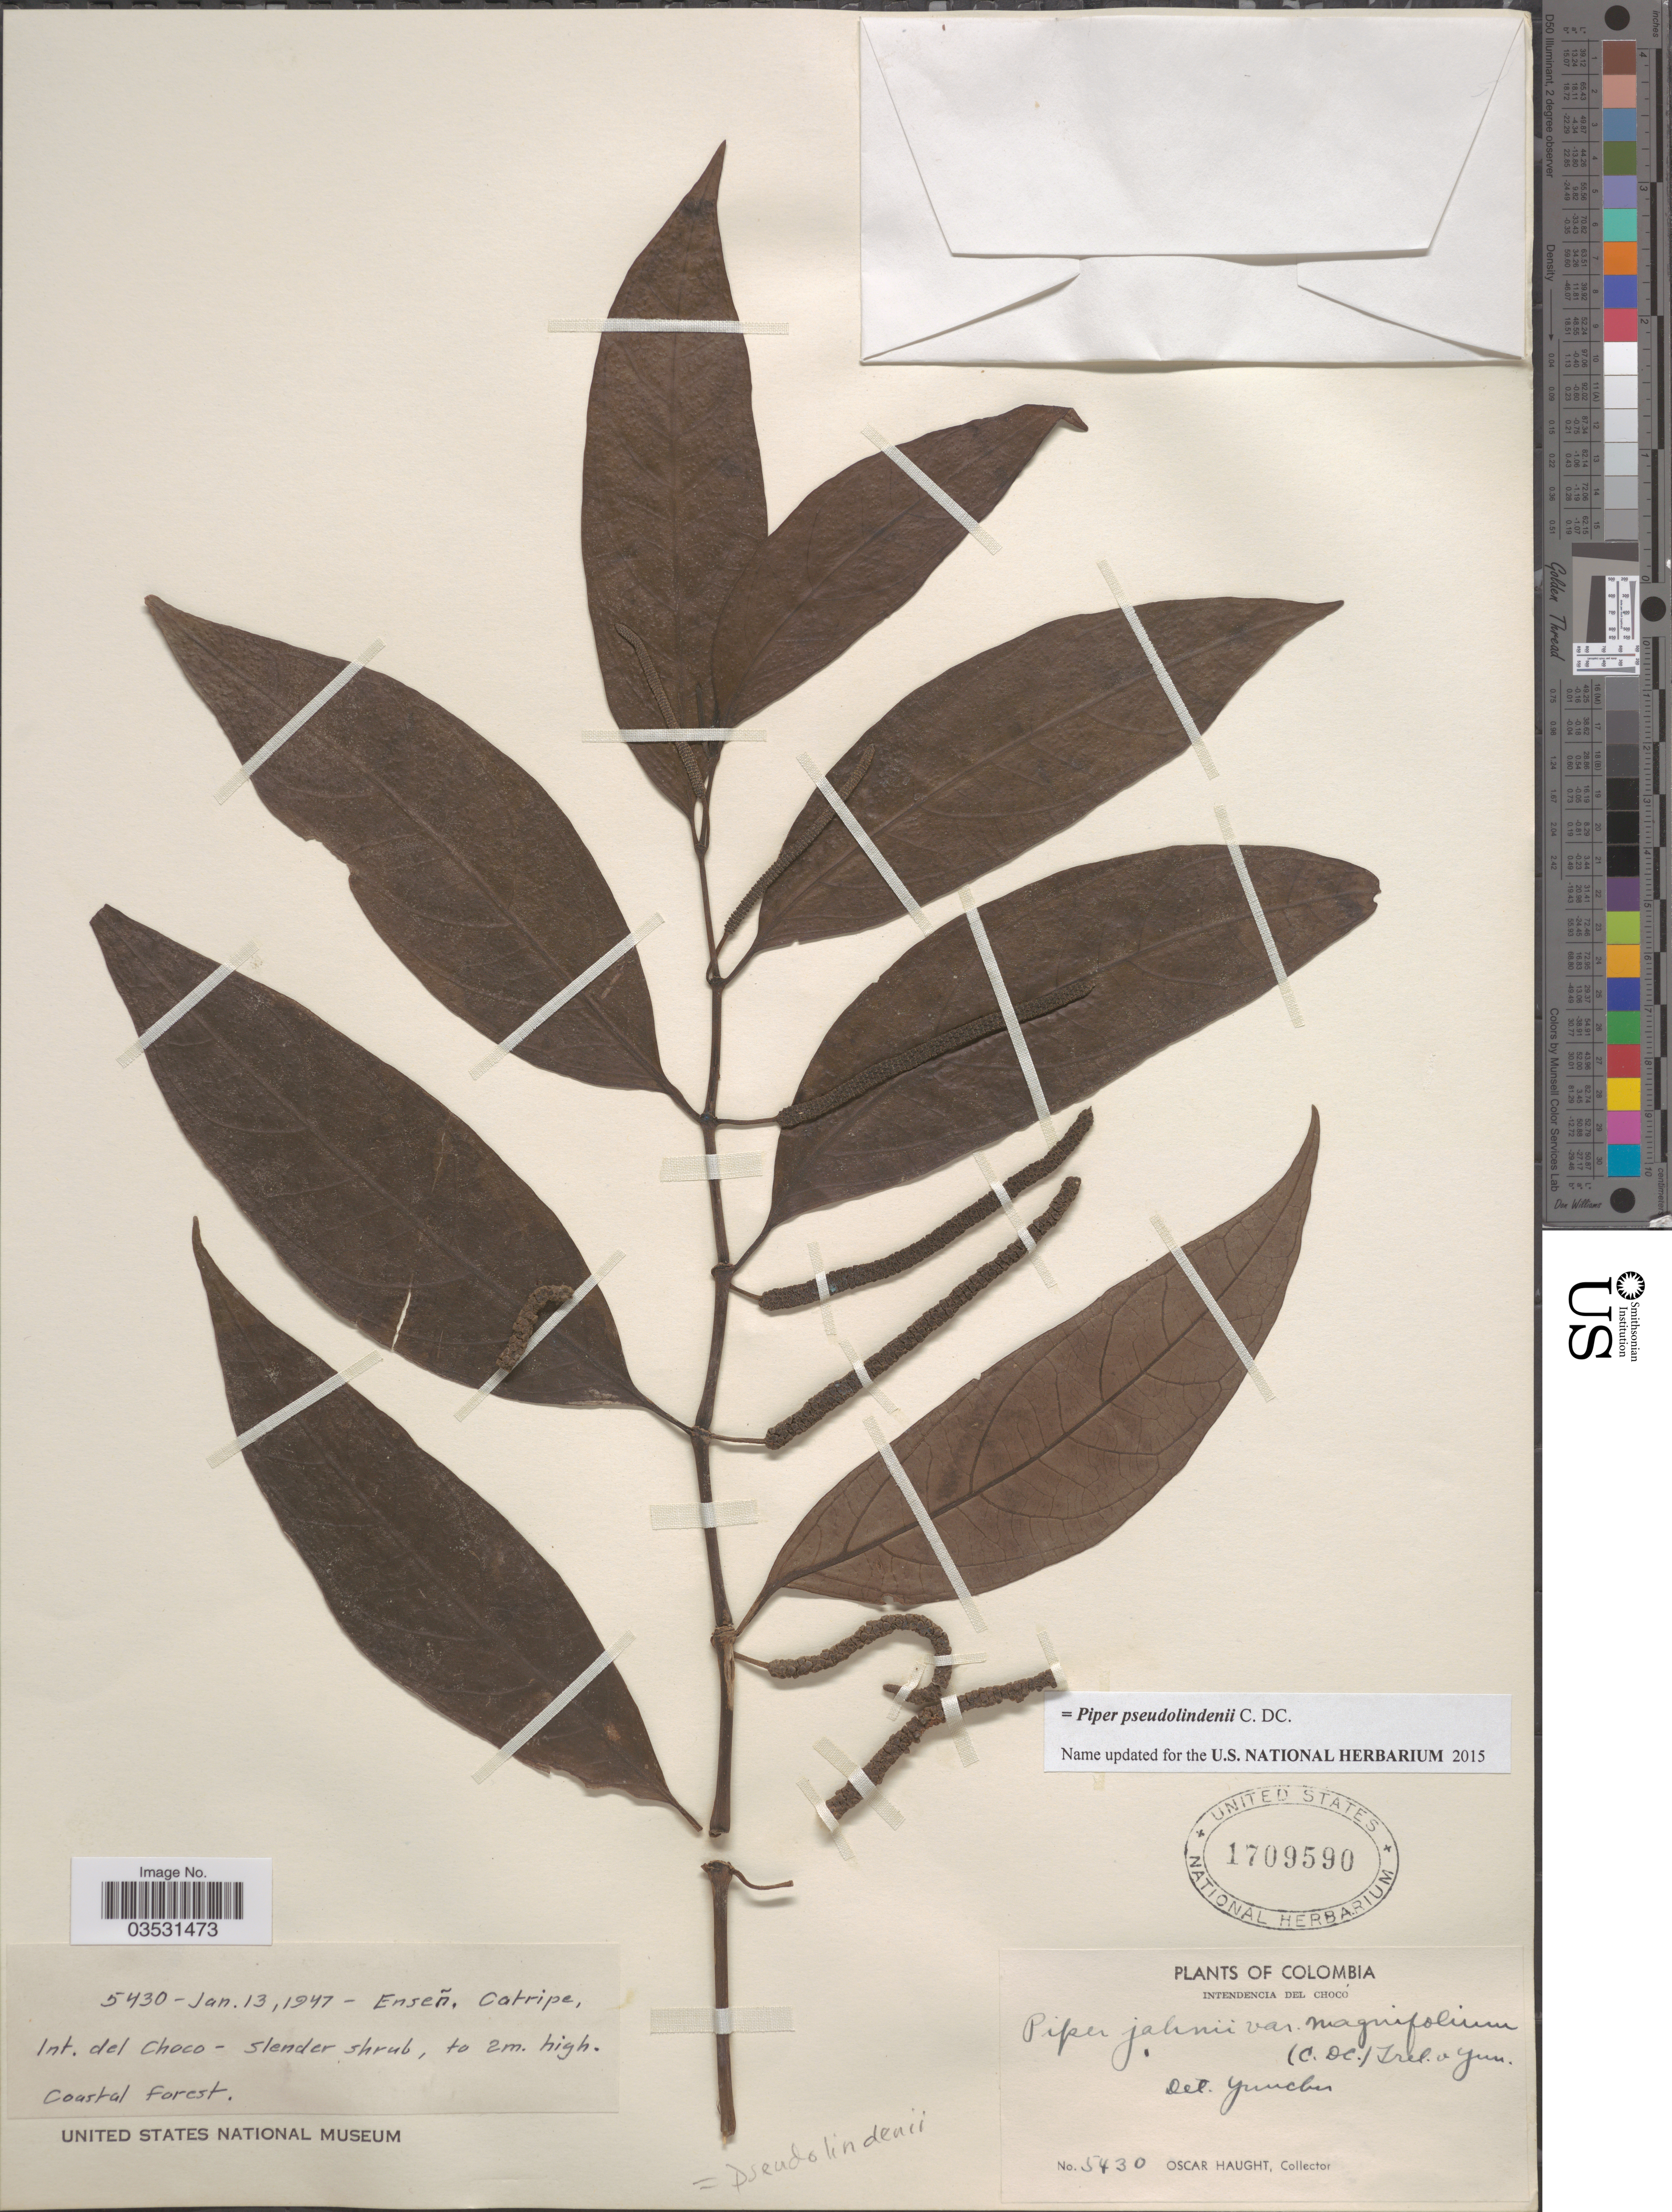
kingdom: Plantae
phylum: Tracheophyta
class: Magnoliopsida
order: Piperales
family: Piperaceae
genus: Piper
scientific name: Piper pseudolindenii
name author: C. DC.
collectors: O. Haught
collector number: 5430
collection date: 1947-01-13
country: Colombia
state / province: Chocó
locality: Enseñ, Catripe, Intendencia del Chocó.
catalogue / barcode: US 1709590